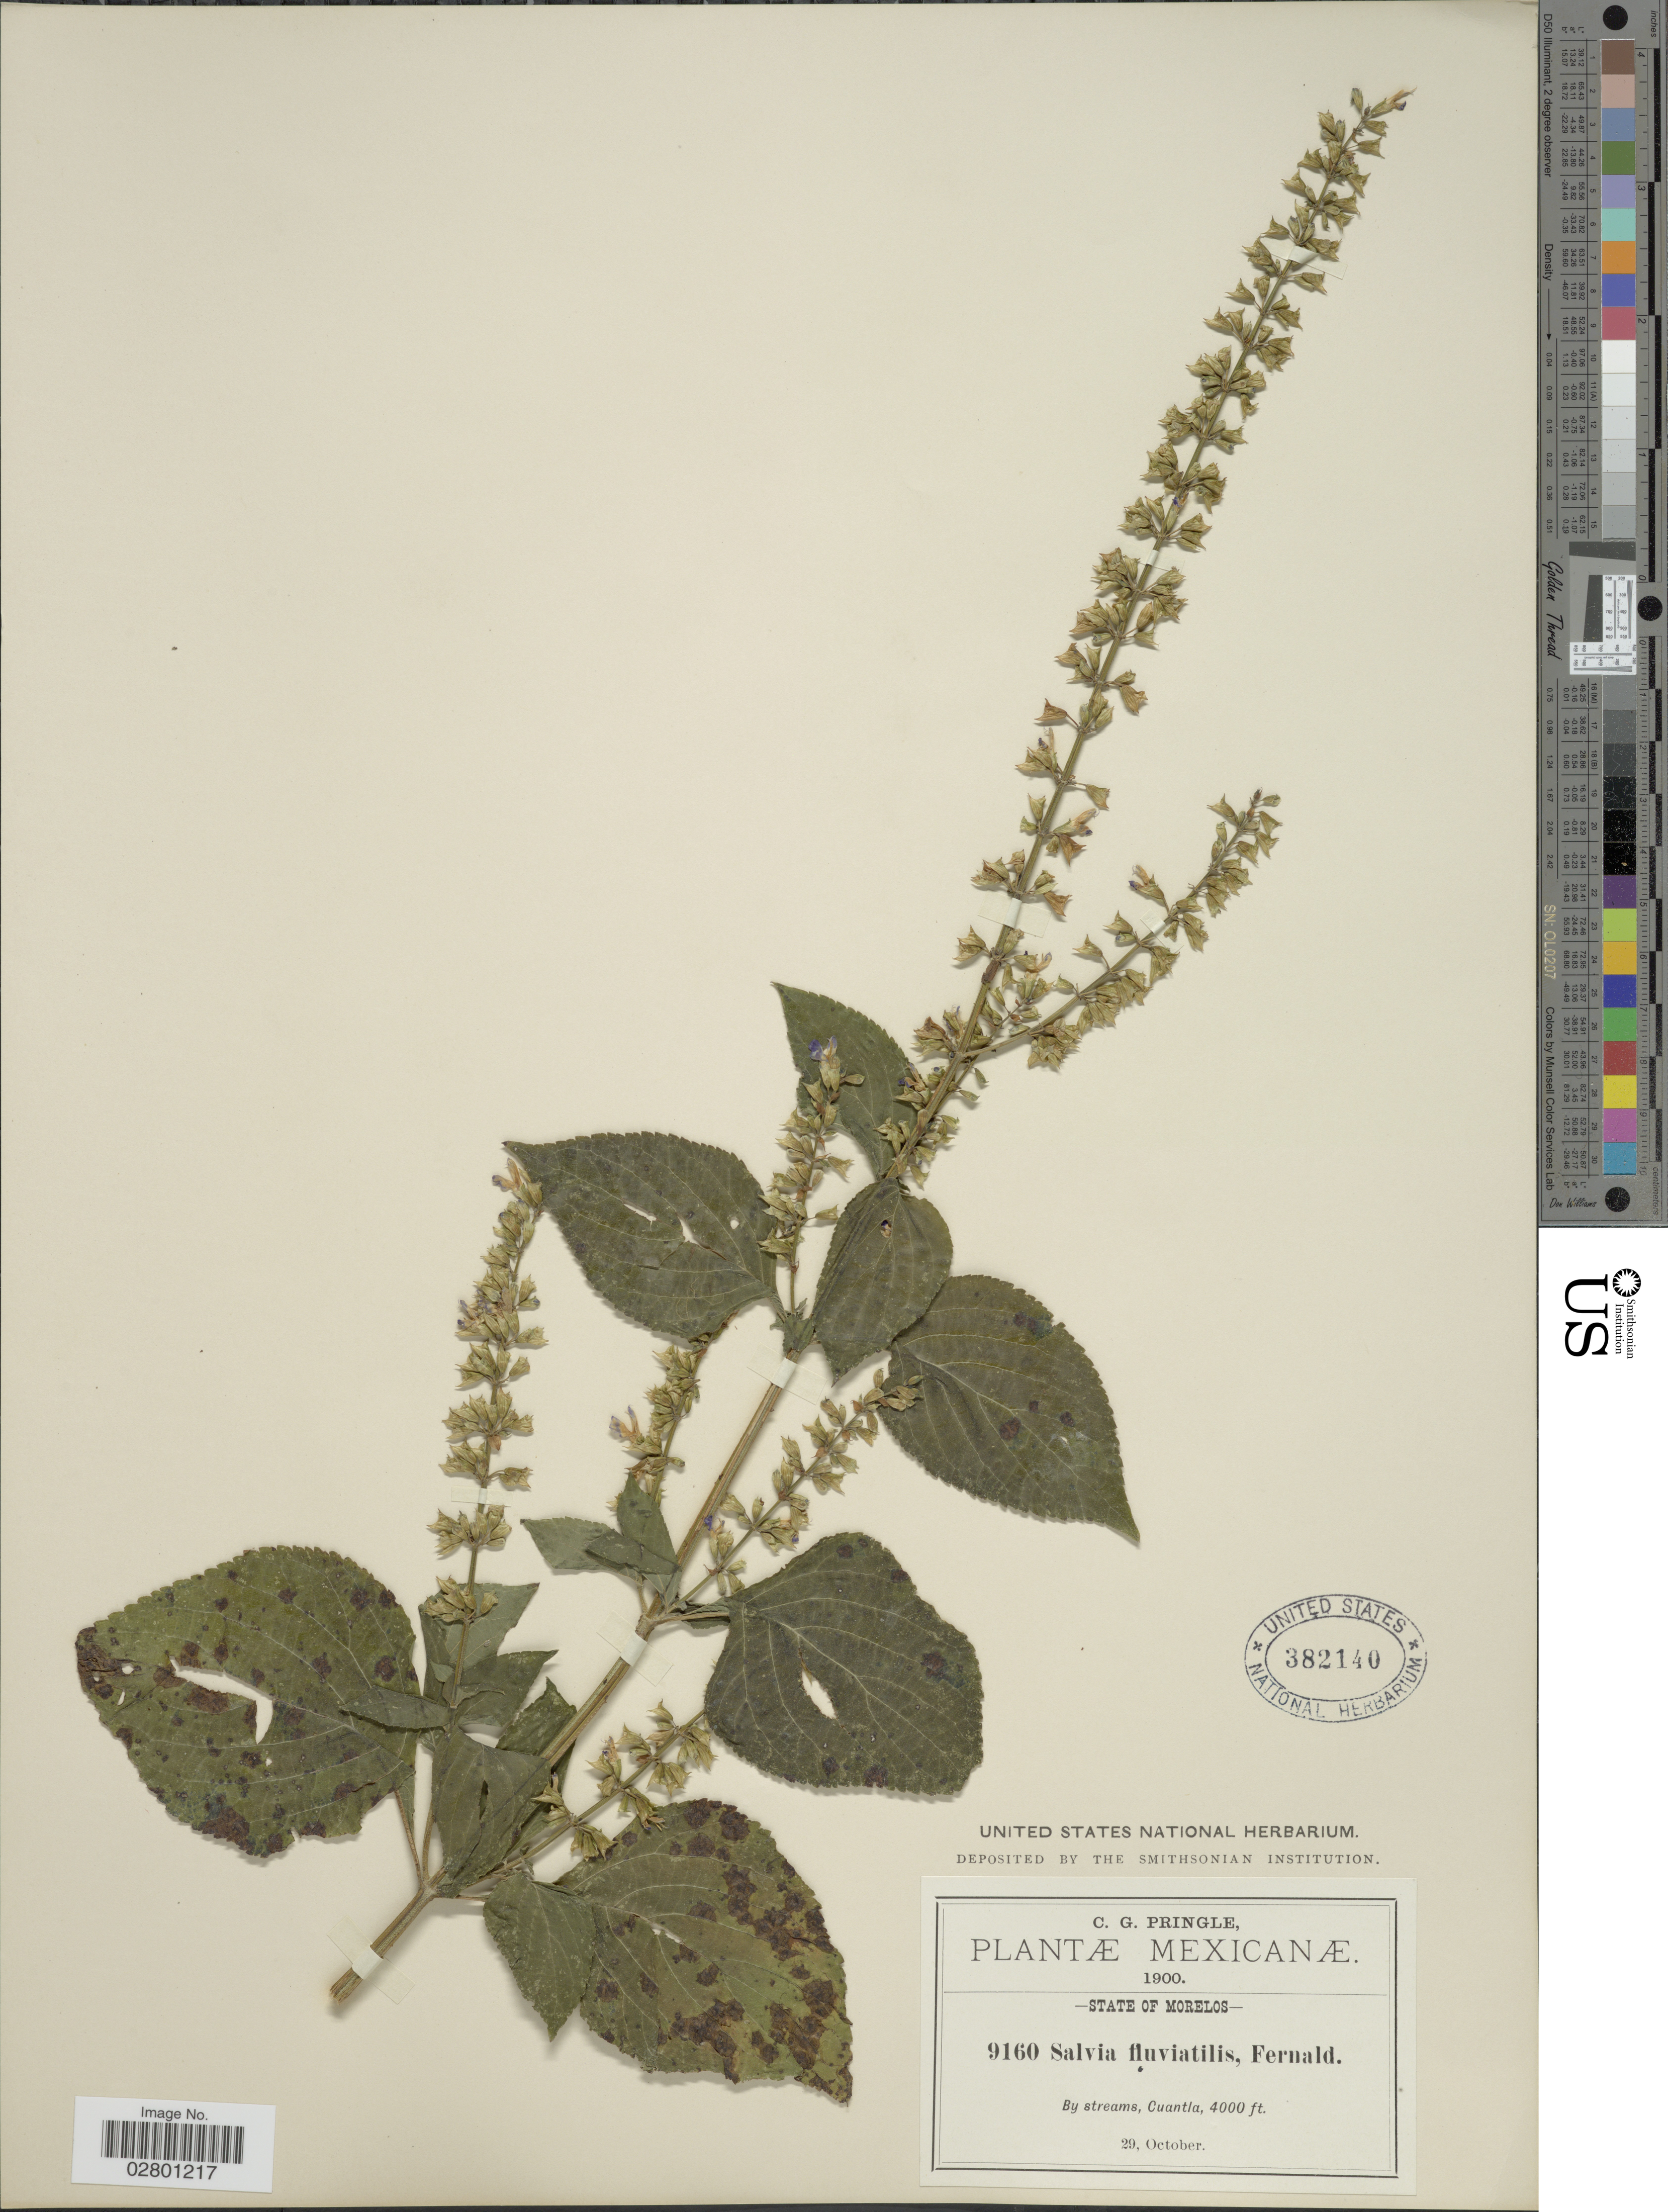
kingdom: Plantae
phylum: Tracheophyta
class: Magnoliopsida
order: Lamiales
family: Lamiaceae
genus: Salvia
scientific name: Salvia fluviatilis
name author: Fernald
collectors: C. G. Pringle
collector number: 9160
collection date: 1900-10-29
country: Mexico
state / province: Morelos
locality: Mexicanæ. By streams, Cuantla.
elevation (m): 1219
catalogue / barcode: US 382140